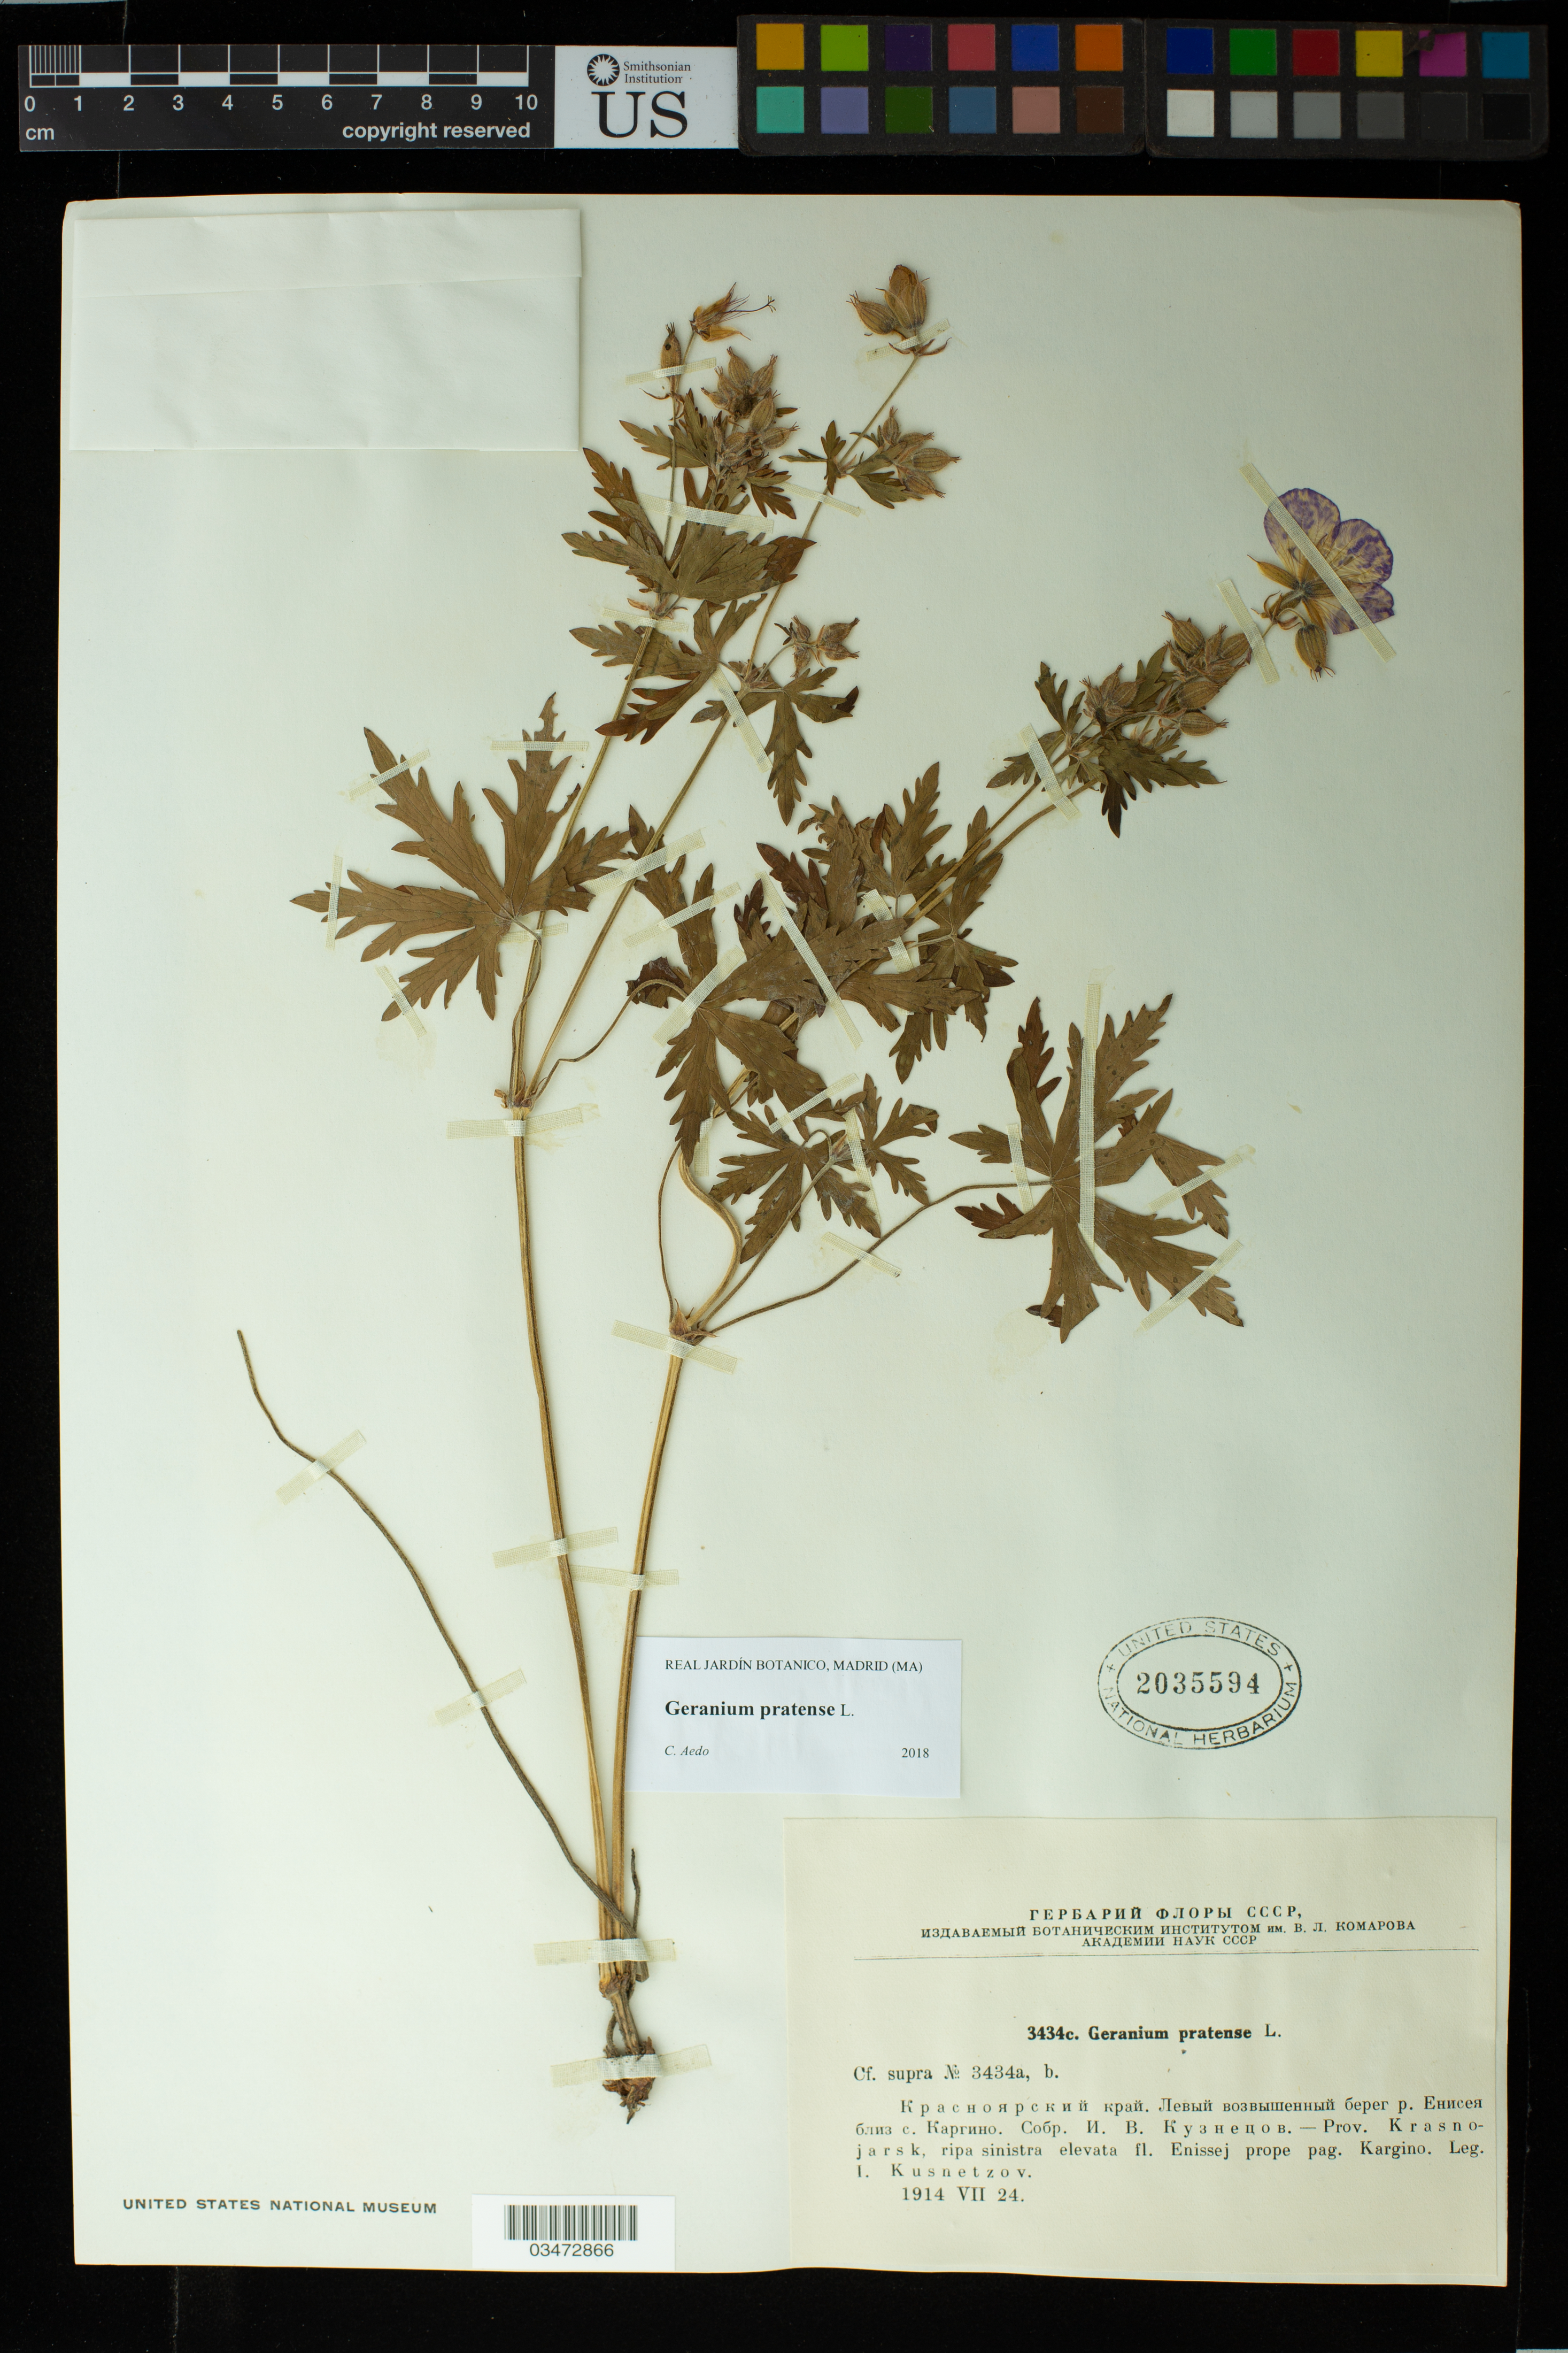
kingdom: Plantae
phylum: Tracheophyta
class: Magnoliopsida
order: Geraniales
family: Geraniaceae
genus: Geranium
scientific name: Geranium pratense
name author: L.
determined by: Aedo, C.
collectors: I. Kusnetzov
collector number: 3434 a, b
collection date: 1913-07-24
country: Russian Federation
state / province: Krasnoyarsk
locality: Prov. Kransojarsk. ripa sinistra elevata fl. Enissej prope pag. Kargino.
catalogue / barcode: US 2035594